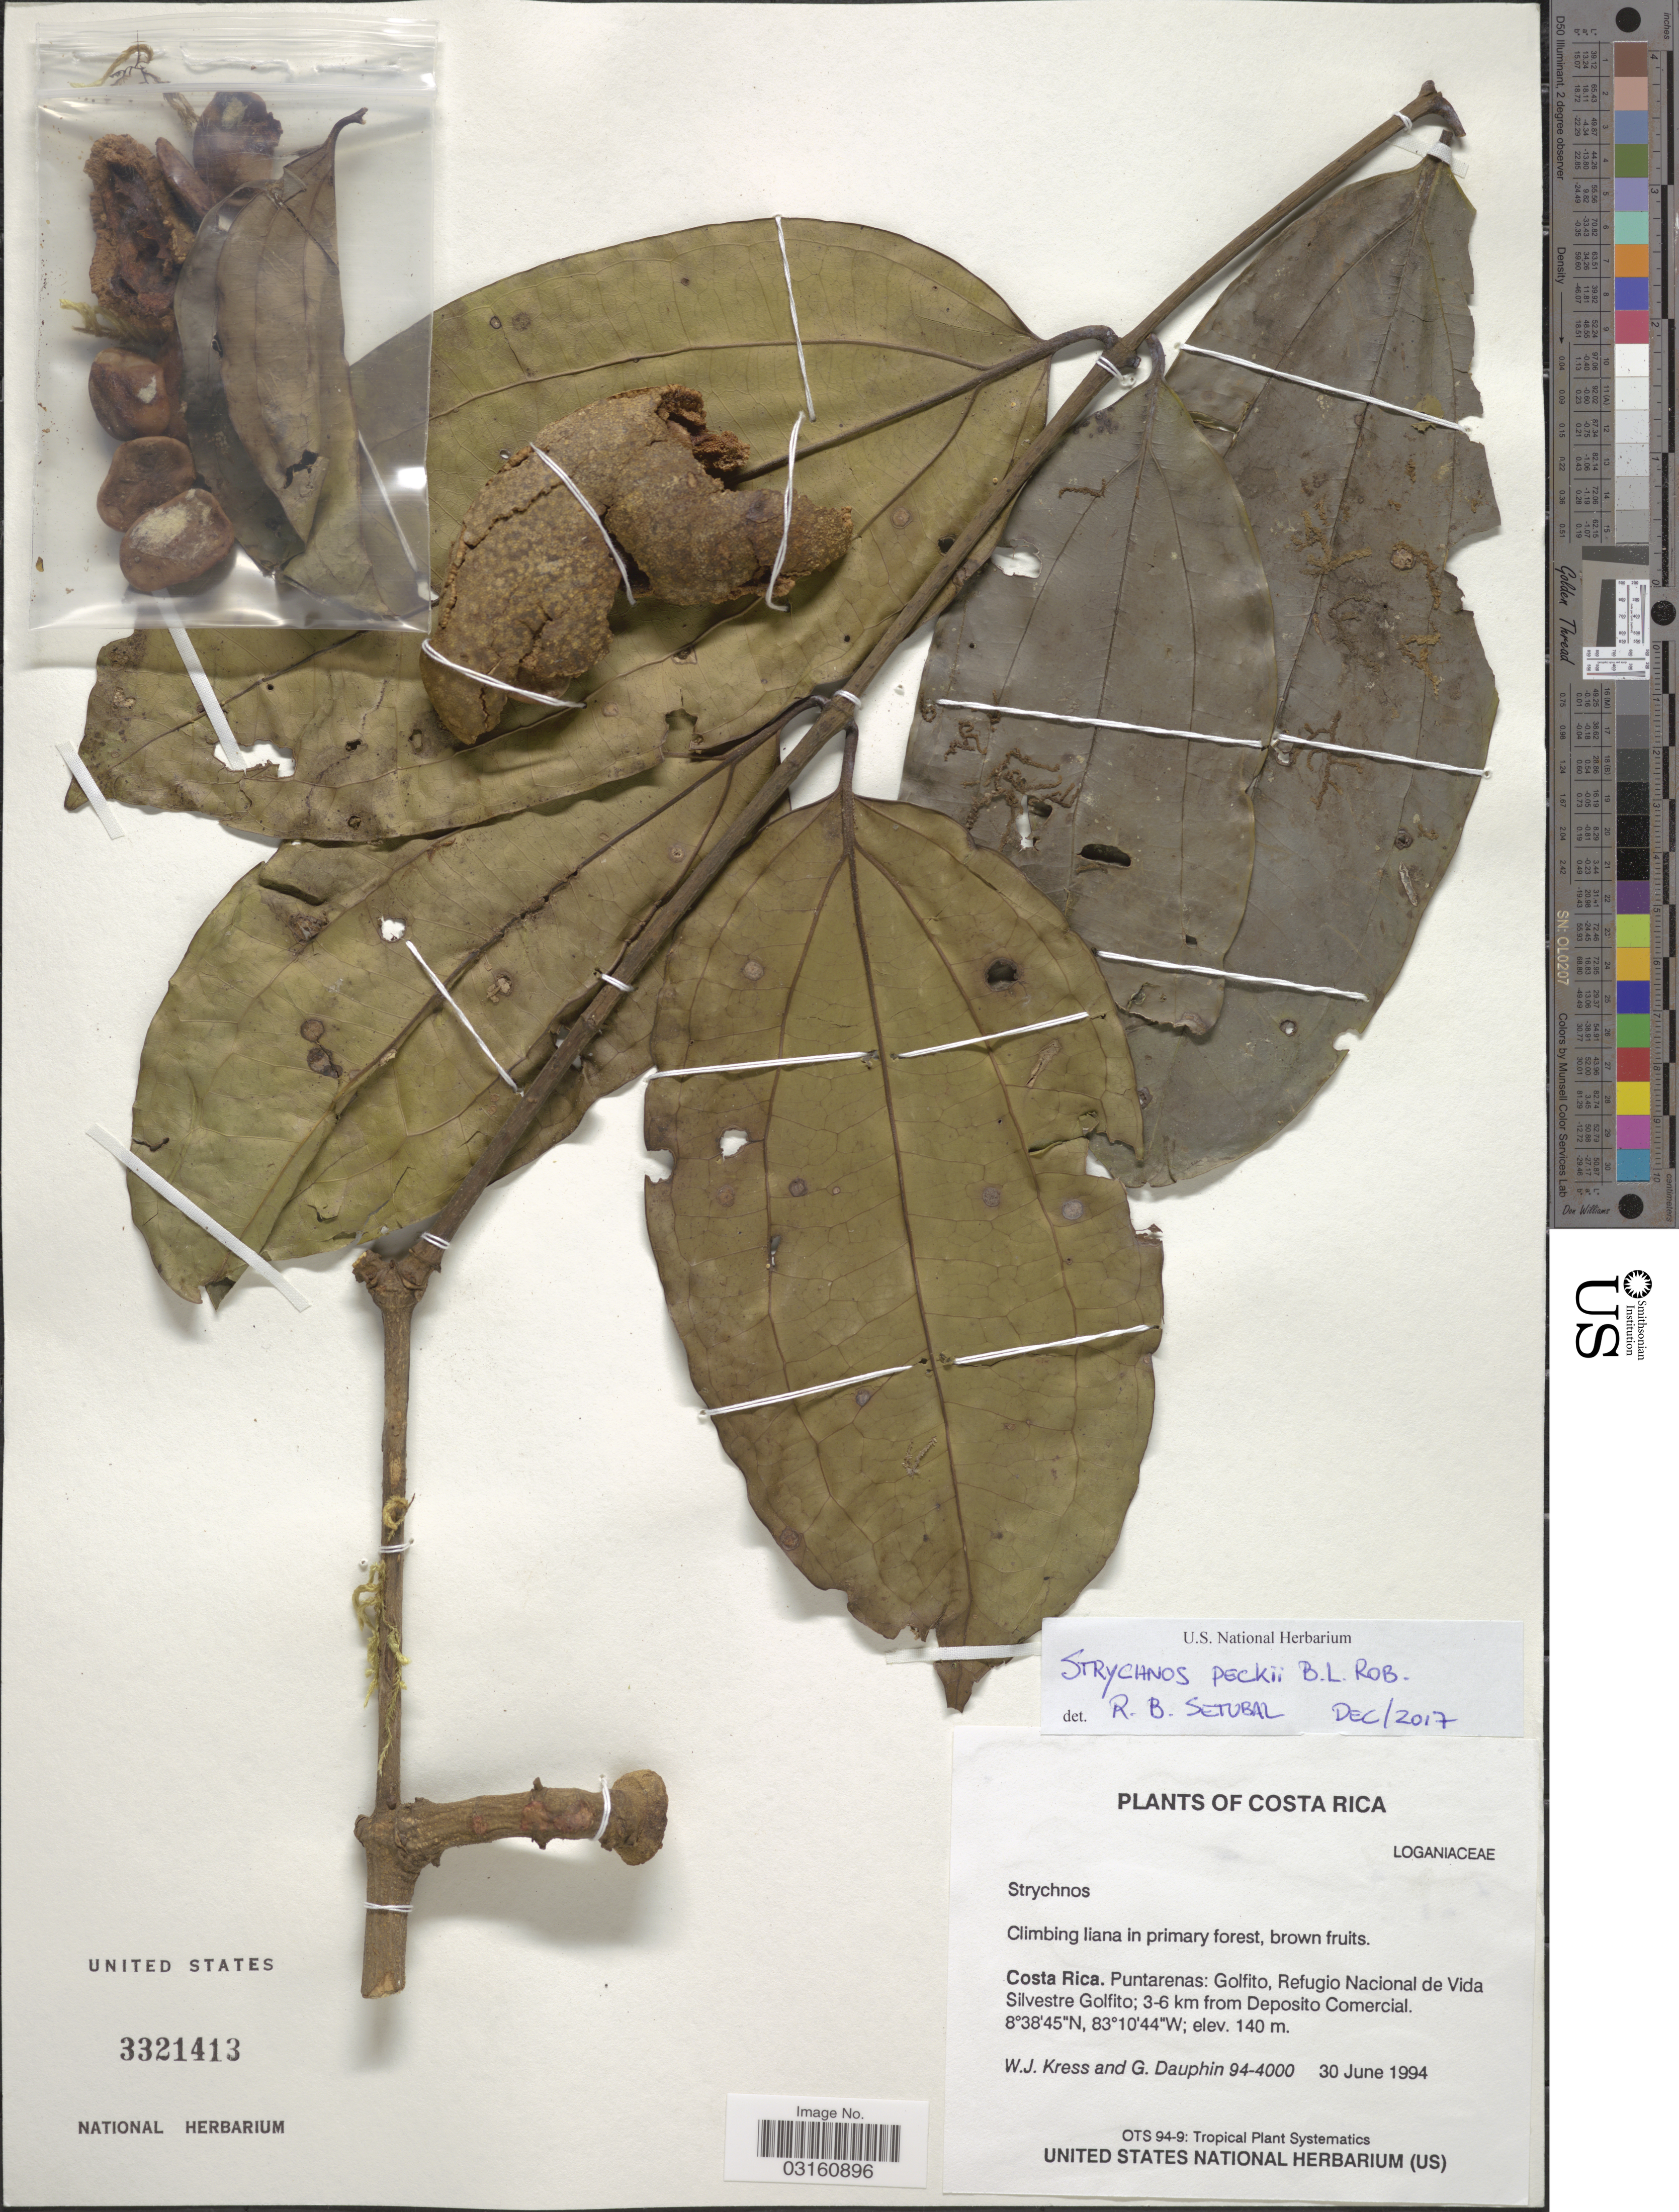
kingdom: Plantae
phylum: Tracheophyta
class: Magnoliopsida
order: Gentianales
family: Loganiaceae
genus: Strychnos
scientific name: Strychnos peckii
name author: B.L. Rob.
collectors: W. J. Kress & G. Dauphin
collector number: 94-4000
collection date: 1994-06-30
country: Costa Rica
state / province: Puntarenas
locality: Golfito, Refugio Nacional de Vida Silvestre Golfito; 3-6 km from Deposito Comercial.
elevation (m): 140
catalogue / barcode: US 3321413